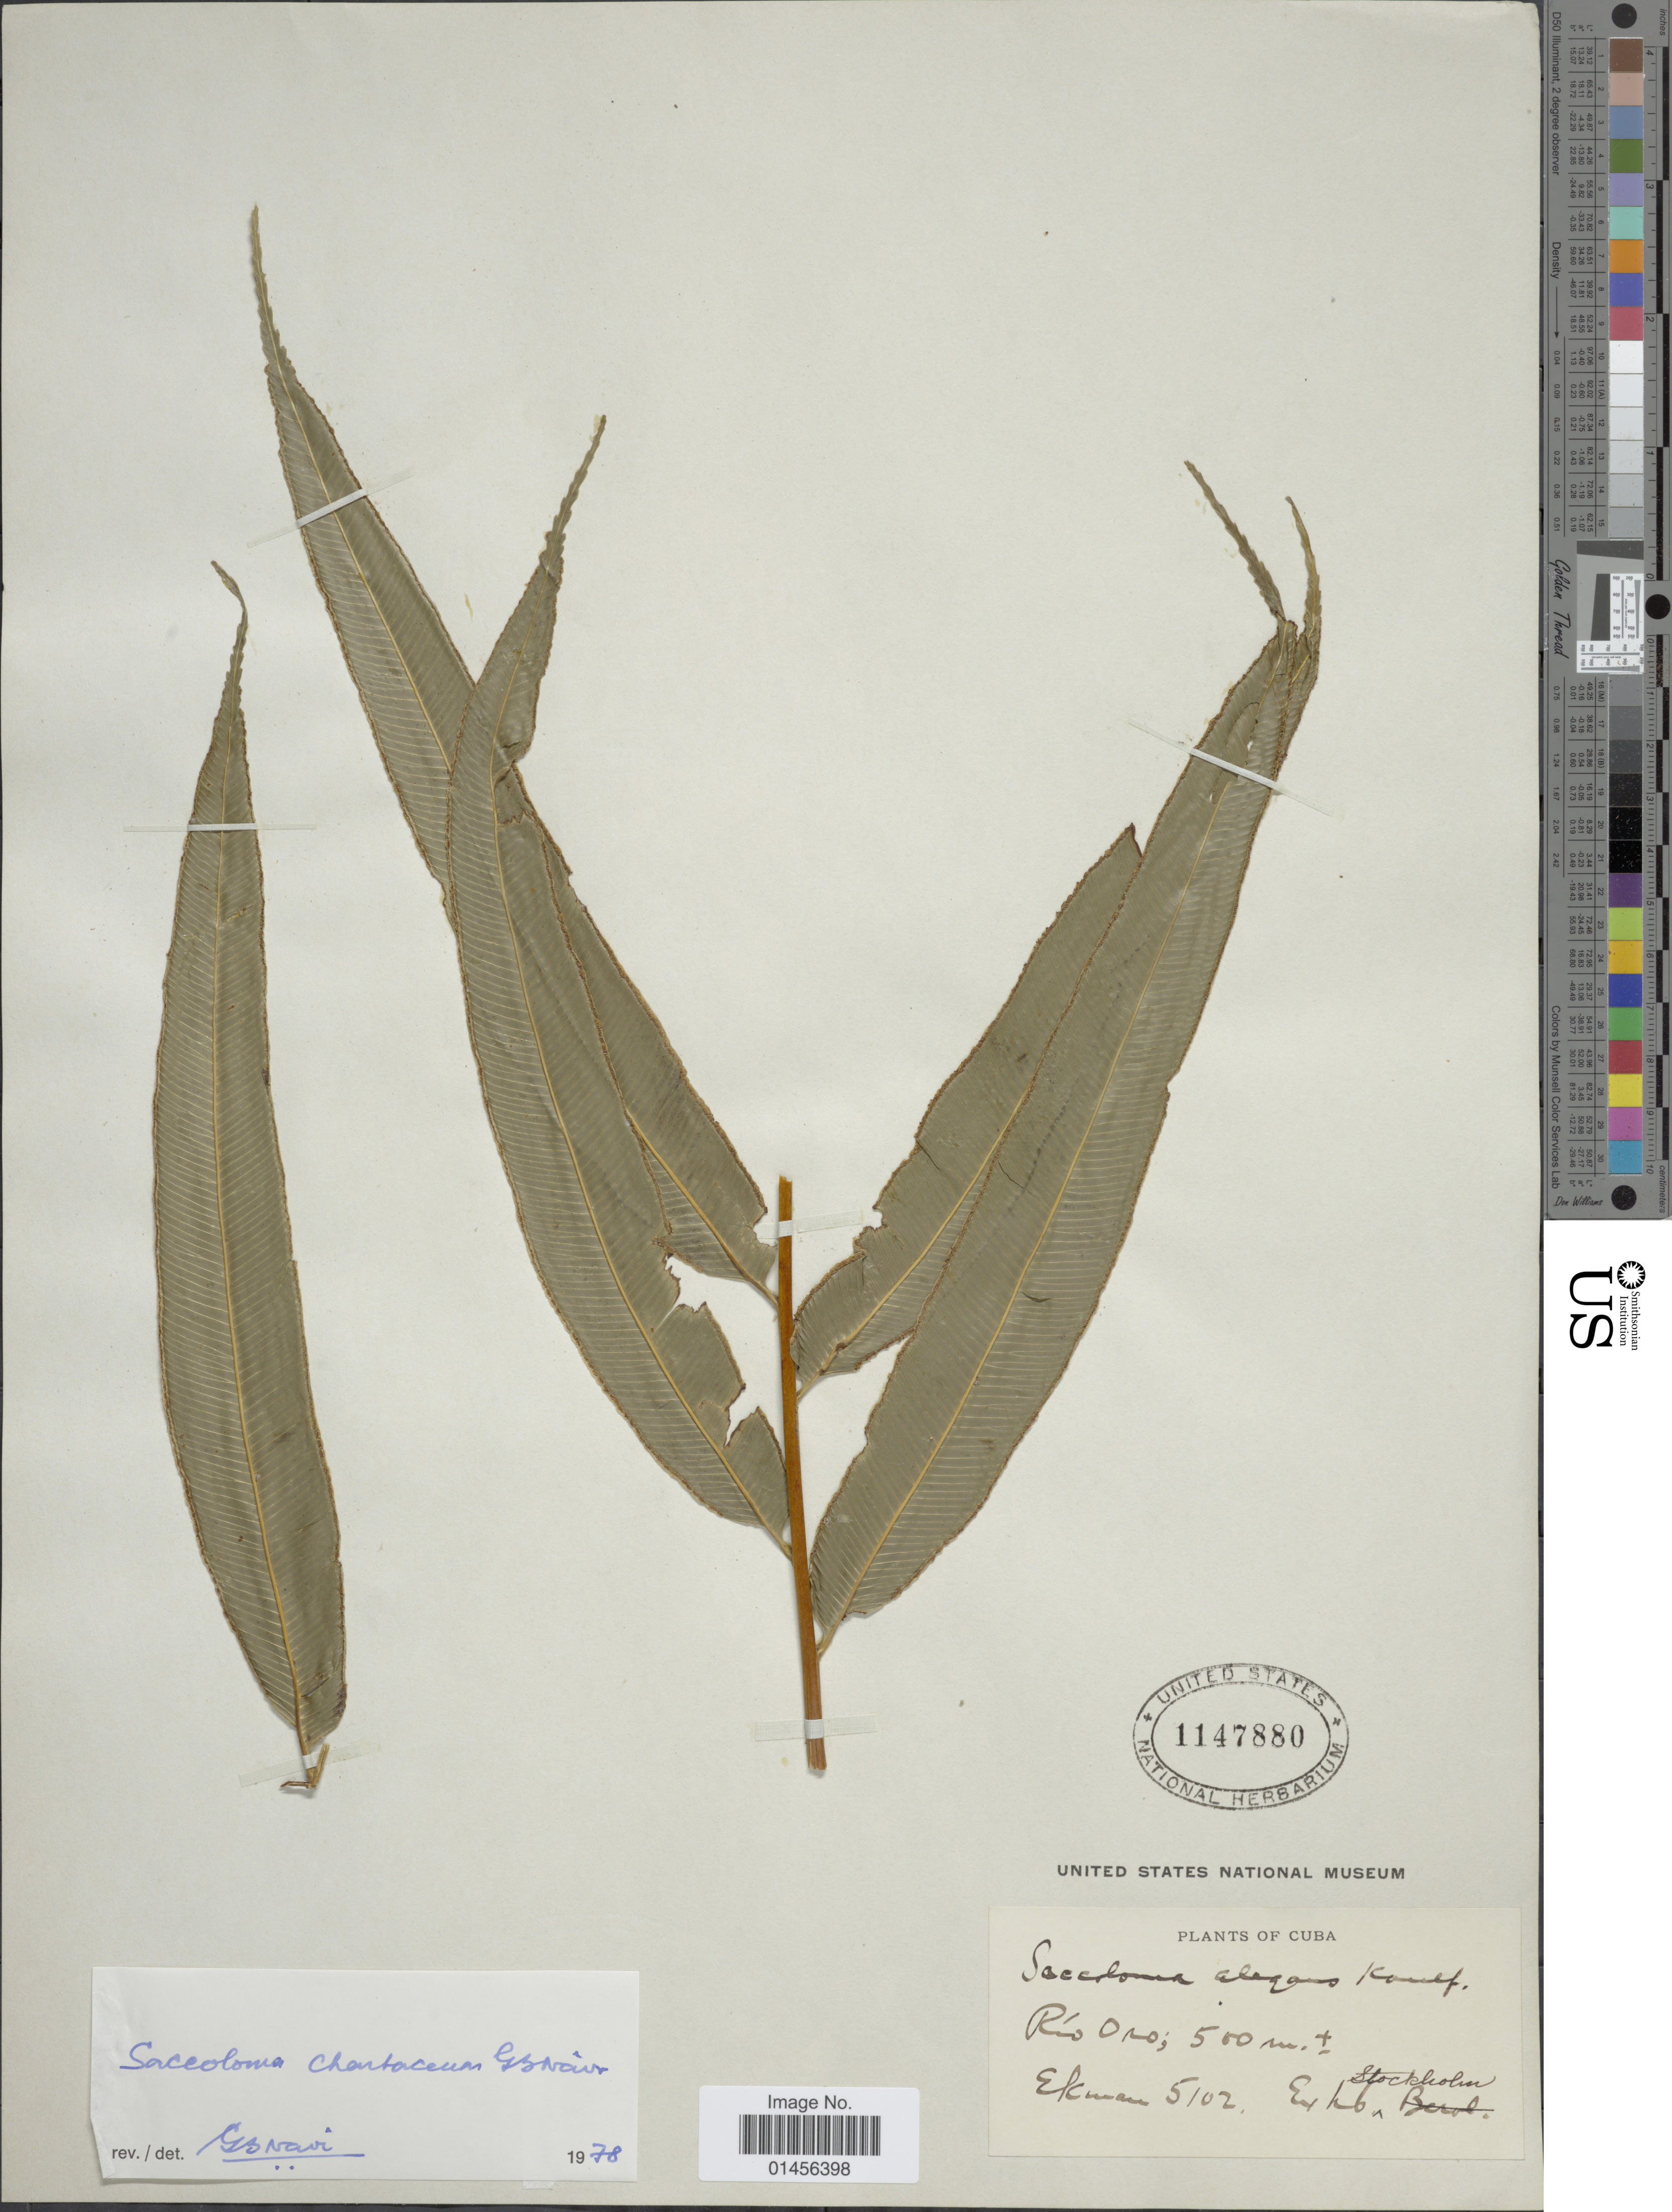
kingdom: Plantae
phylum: Tracheophyta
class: Polypodiopsida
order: Polypodiales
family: Saccolomataceae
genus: Saccoloma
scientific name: Saccoloma elegans subsp. chartaceum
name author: Cremers & K.U. Kramer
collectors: -. Ekman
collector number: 5102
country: Cuba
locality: Río Oro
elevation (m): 500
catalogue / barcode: US 1147880